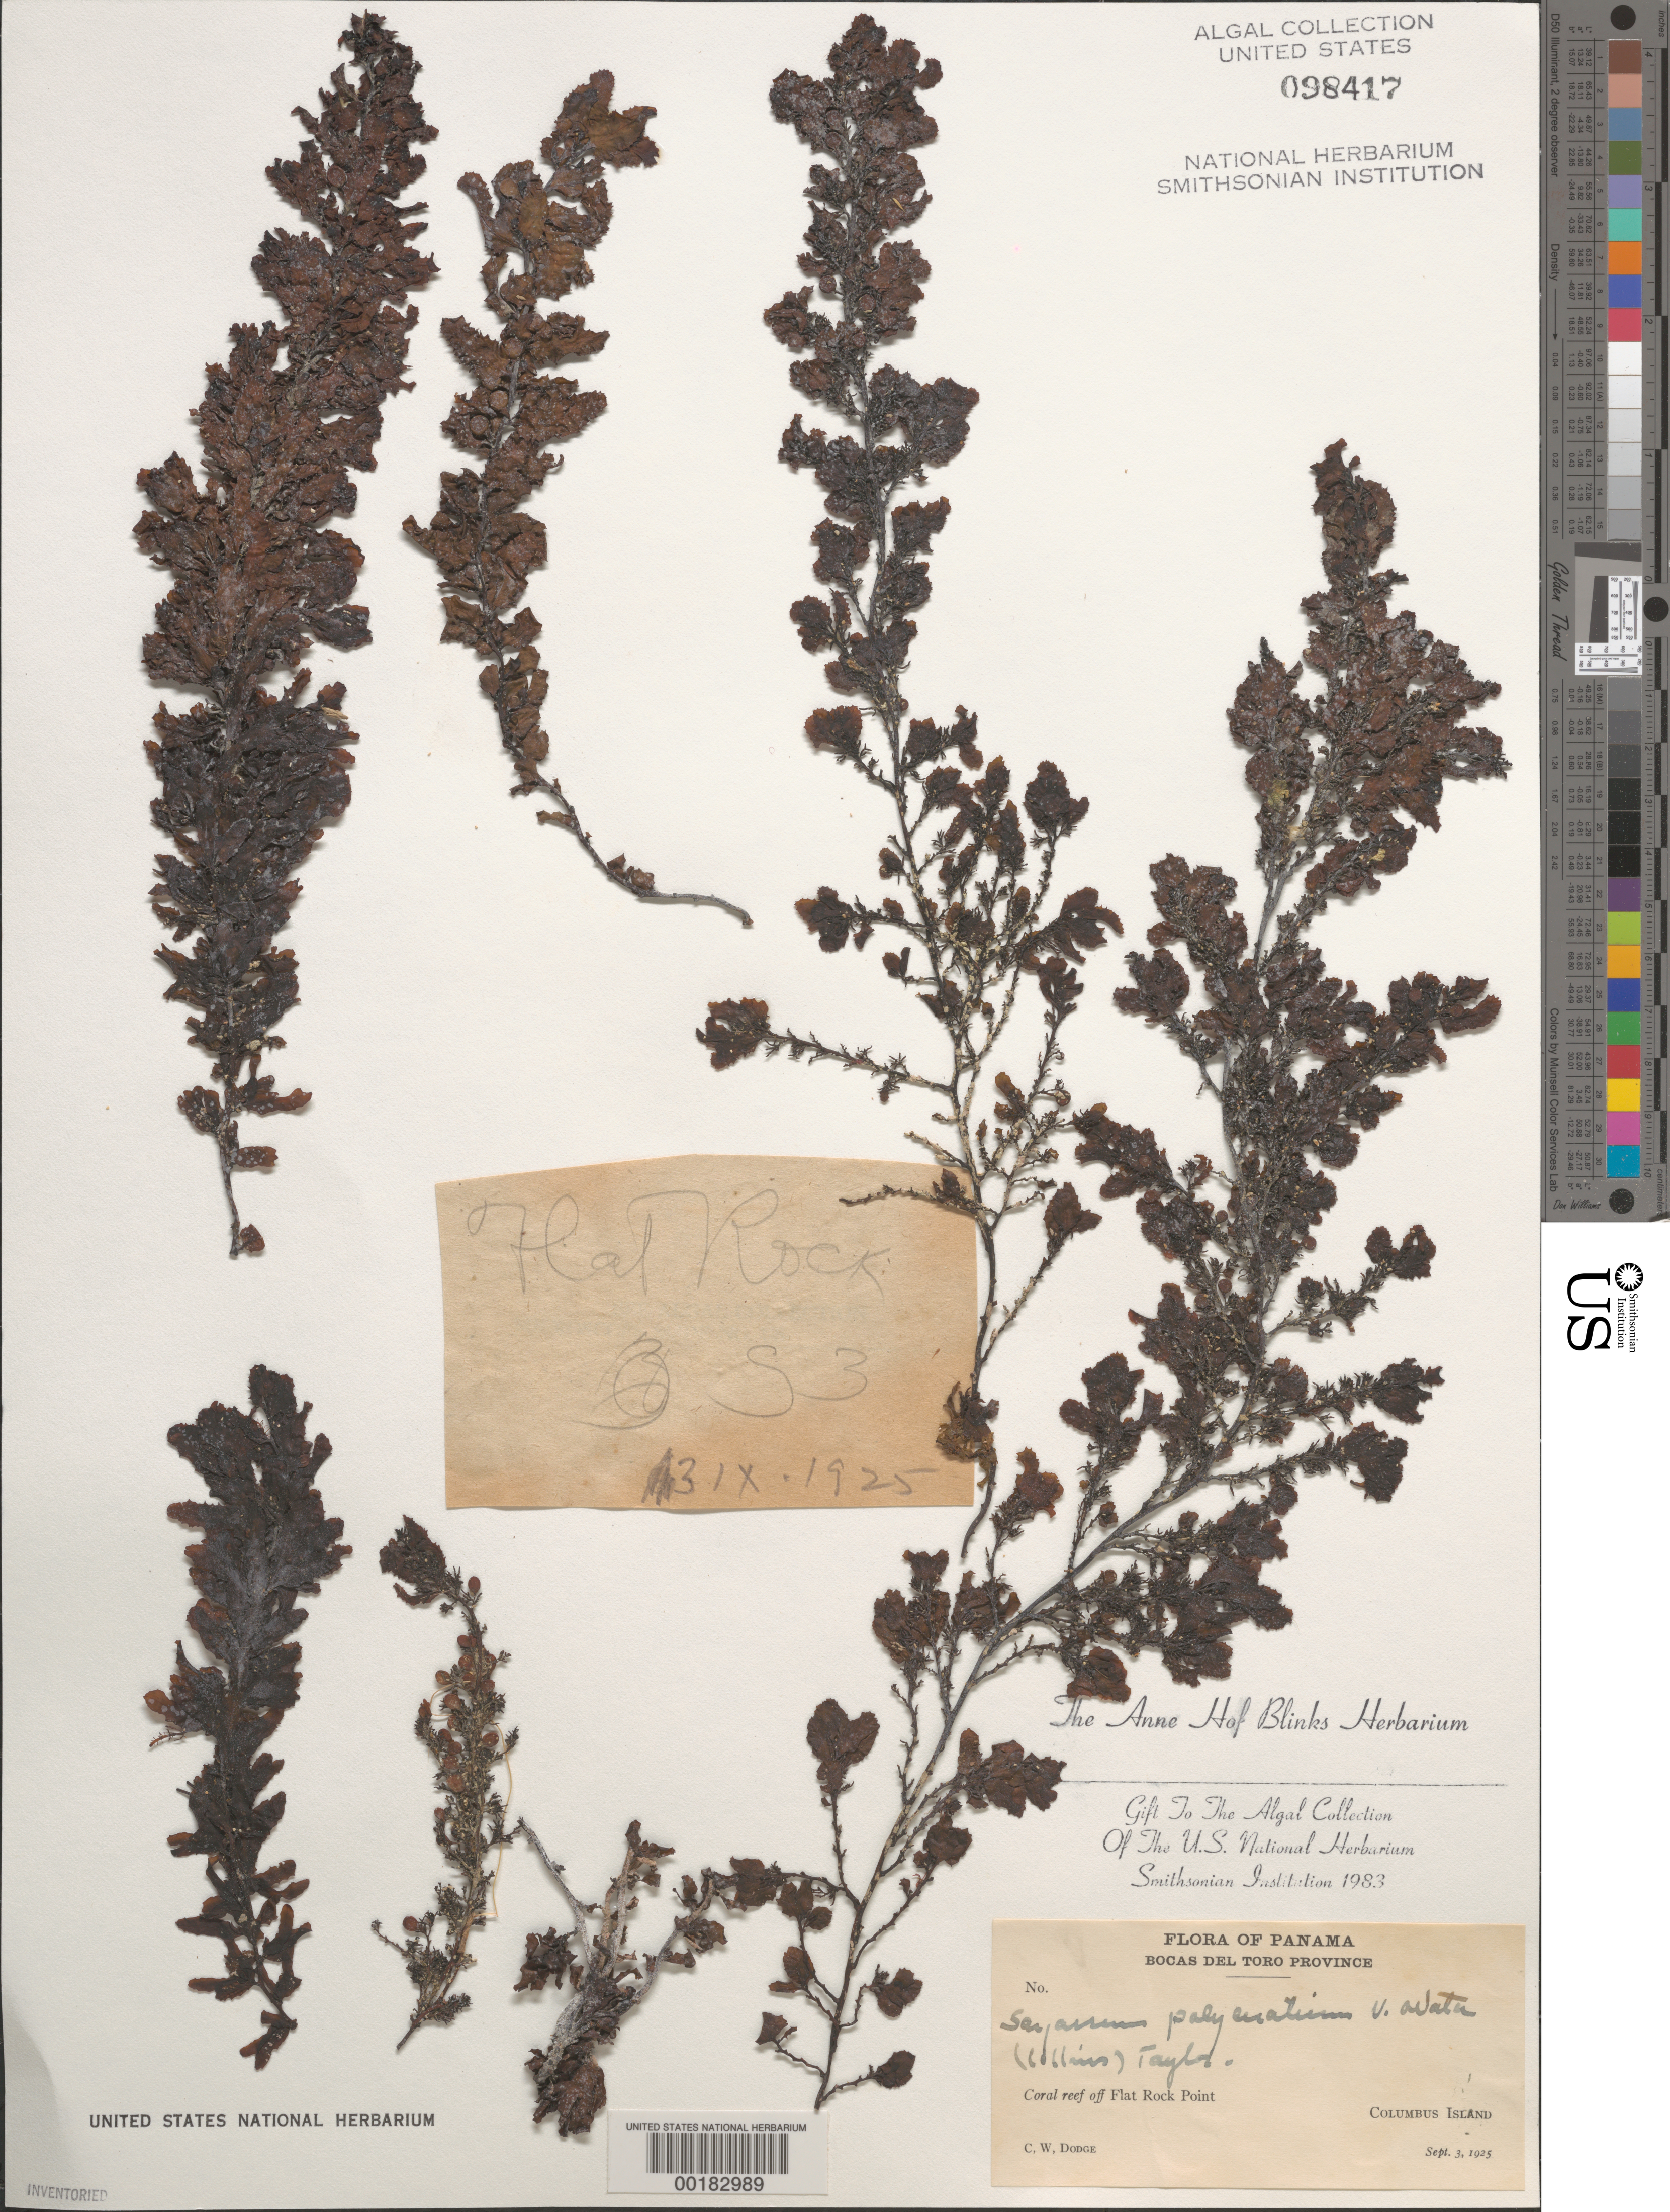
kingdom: Chromista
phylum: Ochrophyta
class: Phaeophyceae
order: Fucales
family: Sargassaceae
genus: Sargassum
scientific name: Sargassum polyceratium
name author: Mont.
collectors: C. Dodge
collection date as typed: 03 Sep 1925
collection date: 1925-09-03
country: Panama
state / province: Bocas del Toro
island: Columbus Island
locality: Coral reef off Flat Rock Point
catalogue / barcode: US 98417